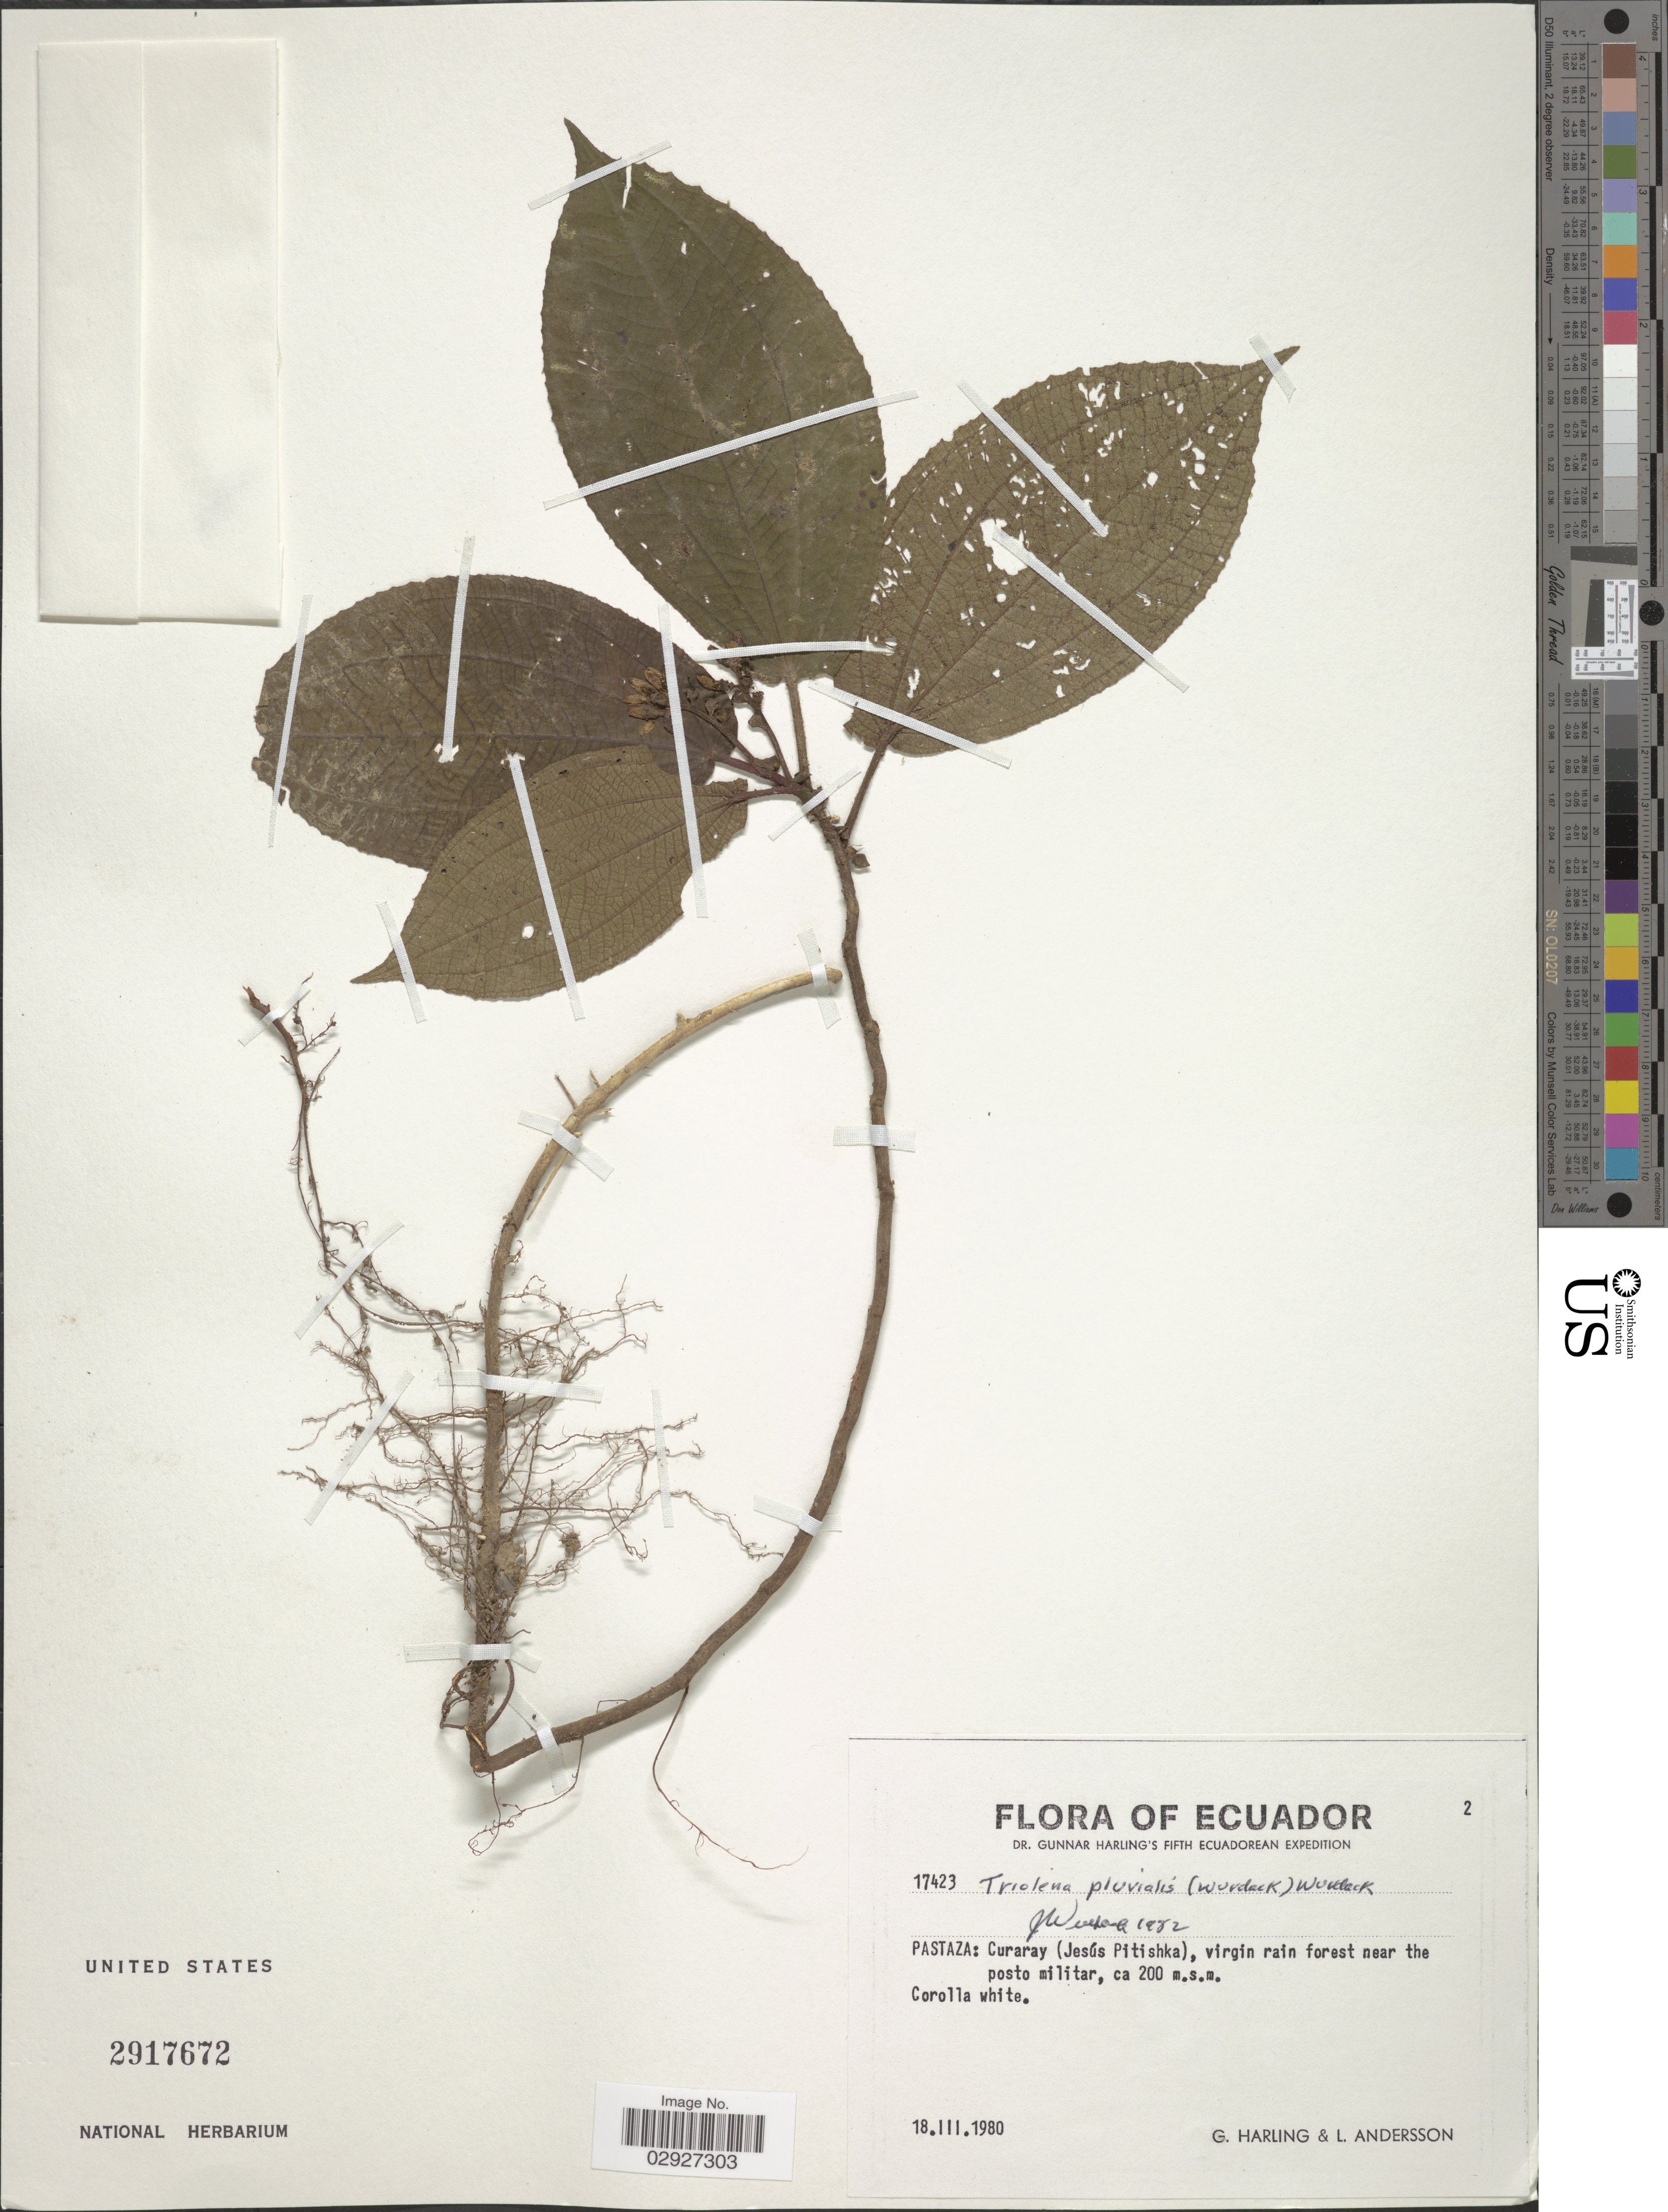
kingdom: Plantae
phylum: Tracheophyta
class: Magnoliopsida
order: Myrtales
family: Melastomataceae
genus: Triolena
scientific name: Triolena pluvialis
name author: (Wurdack) Wurdack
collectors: G. Harling & L. Andersson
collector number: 17423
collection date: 1980-03-18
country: Ecuador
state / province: Pastaza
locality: Curaray (Jesús Pitishka), virgin rain forest near the posto militar.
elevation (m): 200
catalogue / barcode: US 2917672